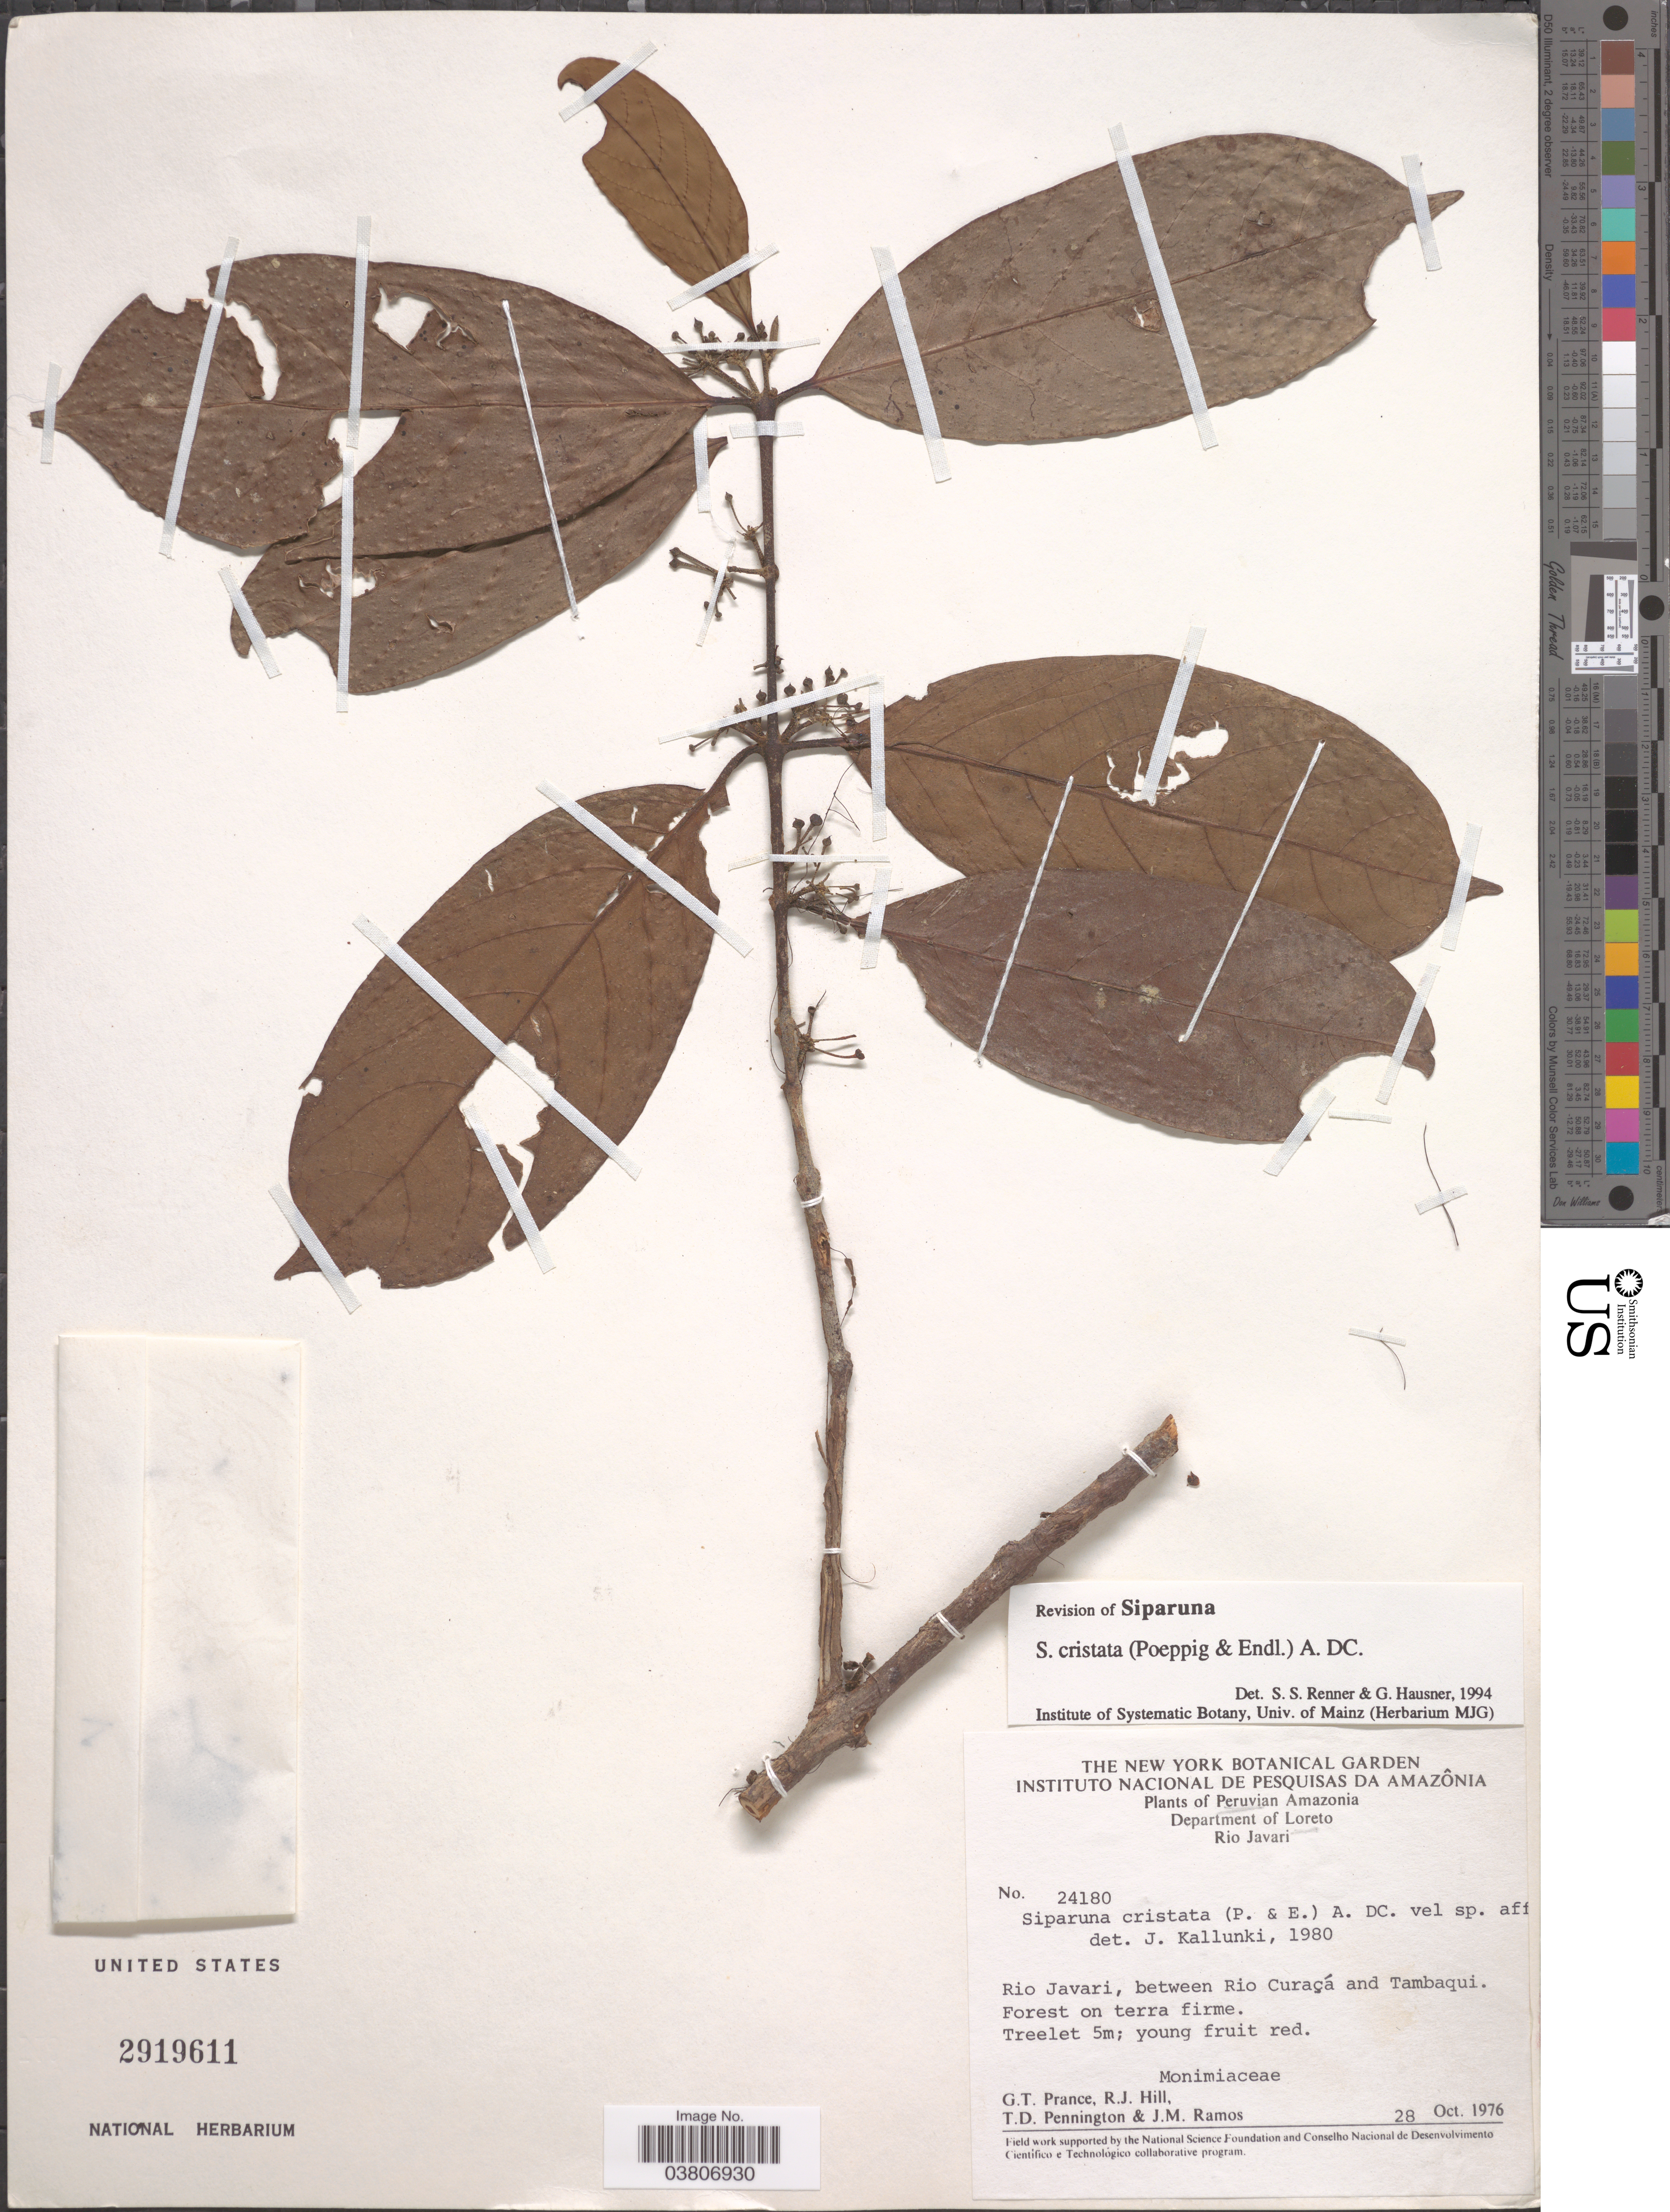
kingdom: Plantae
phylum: Tracheophyta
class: Magnoliopsida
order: Laurales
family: Siparunaceae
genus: Siparuna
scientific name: Siparuna cristata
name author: (Poepp. & Endl.) A. DC.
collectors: G. T. Prance, R. J. Hill, T. D. Pennington & J. M. Ramos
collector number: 24180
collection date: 1976-10-28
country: Peru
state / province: Loreto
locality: Peruvian Amazonia. Department of Loreto. Rio Javari, between Rio Curaçá and Tambaqui.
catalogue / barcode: US 2919611